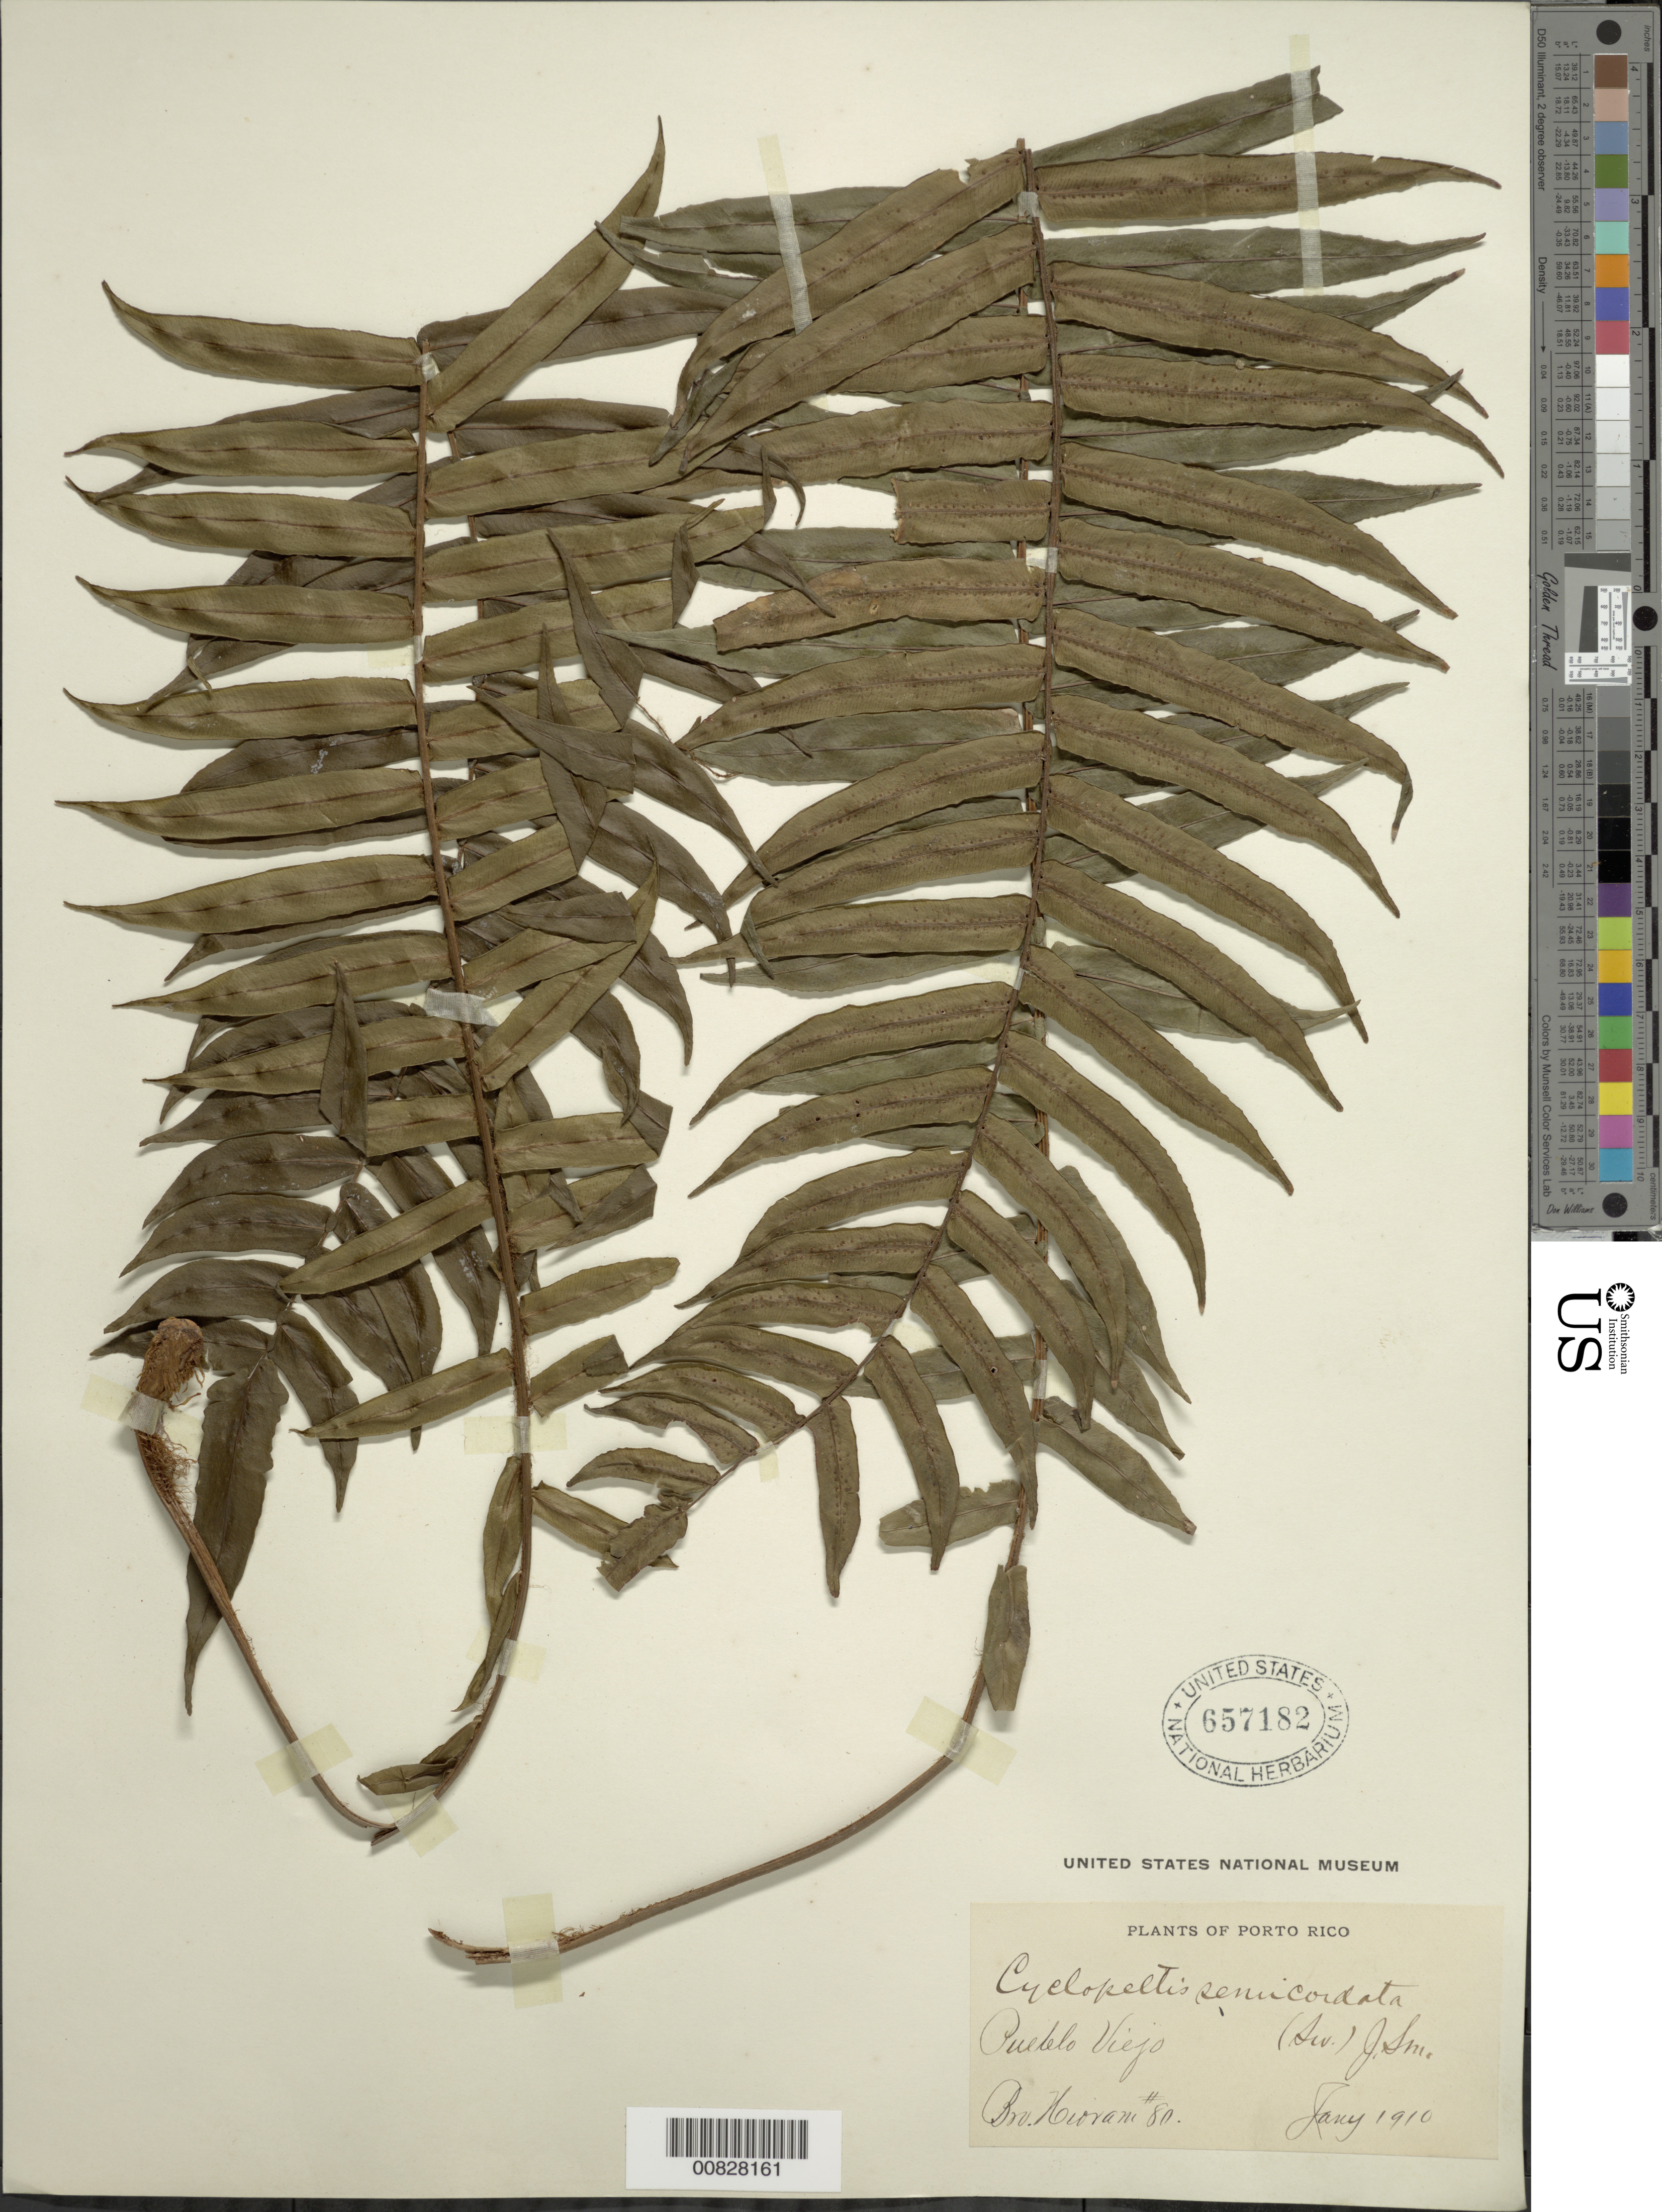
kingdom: Plantae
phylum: Tracheophyta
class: Polypodiopsida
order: Polypodiales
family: Lomariopsidaceae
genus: Cyclopeltis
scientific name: Cyclopeltis semicordata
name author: (Sw.) J. Sm.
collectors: Bro. Hioram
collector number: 80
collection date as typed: Jan 1910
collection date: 1910-01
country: Puerto Rico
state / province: Guaynabo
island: Puerto Rico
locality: Pueblo Viejo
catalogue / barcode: US 657182